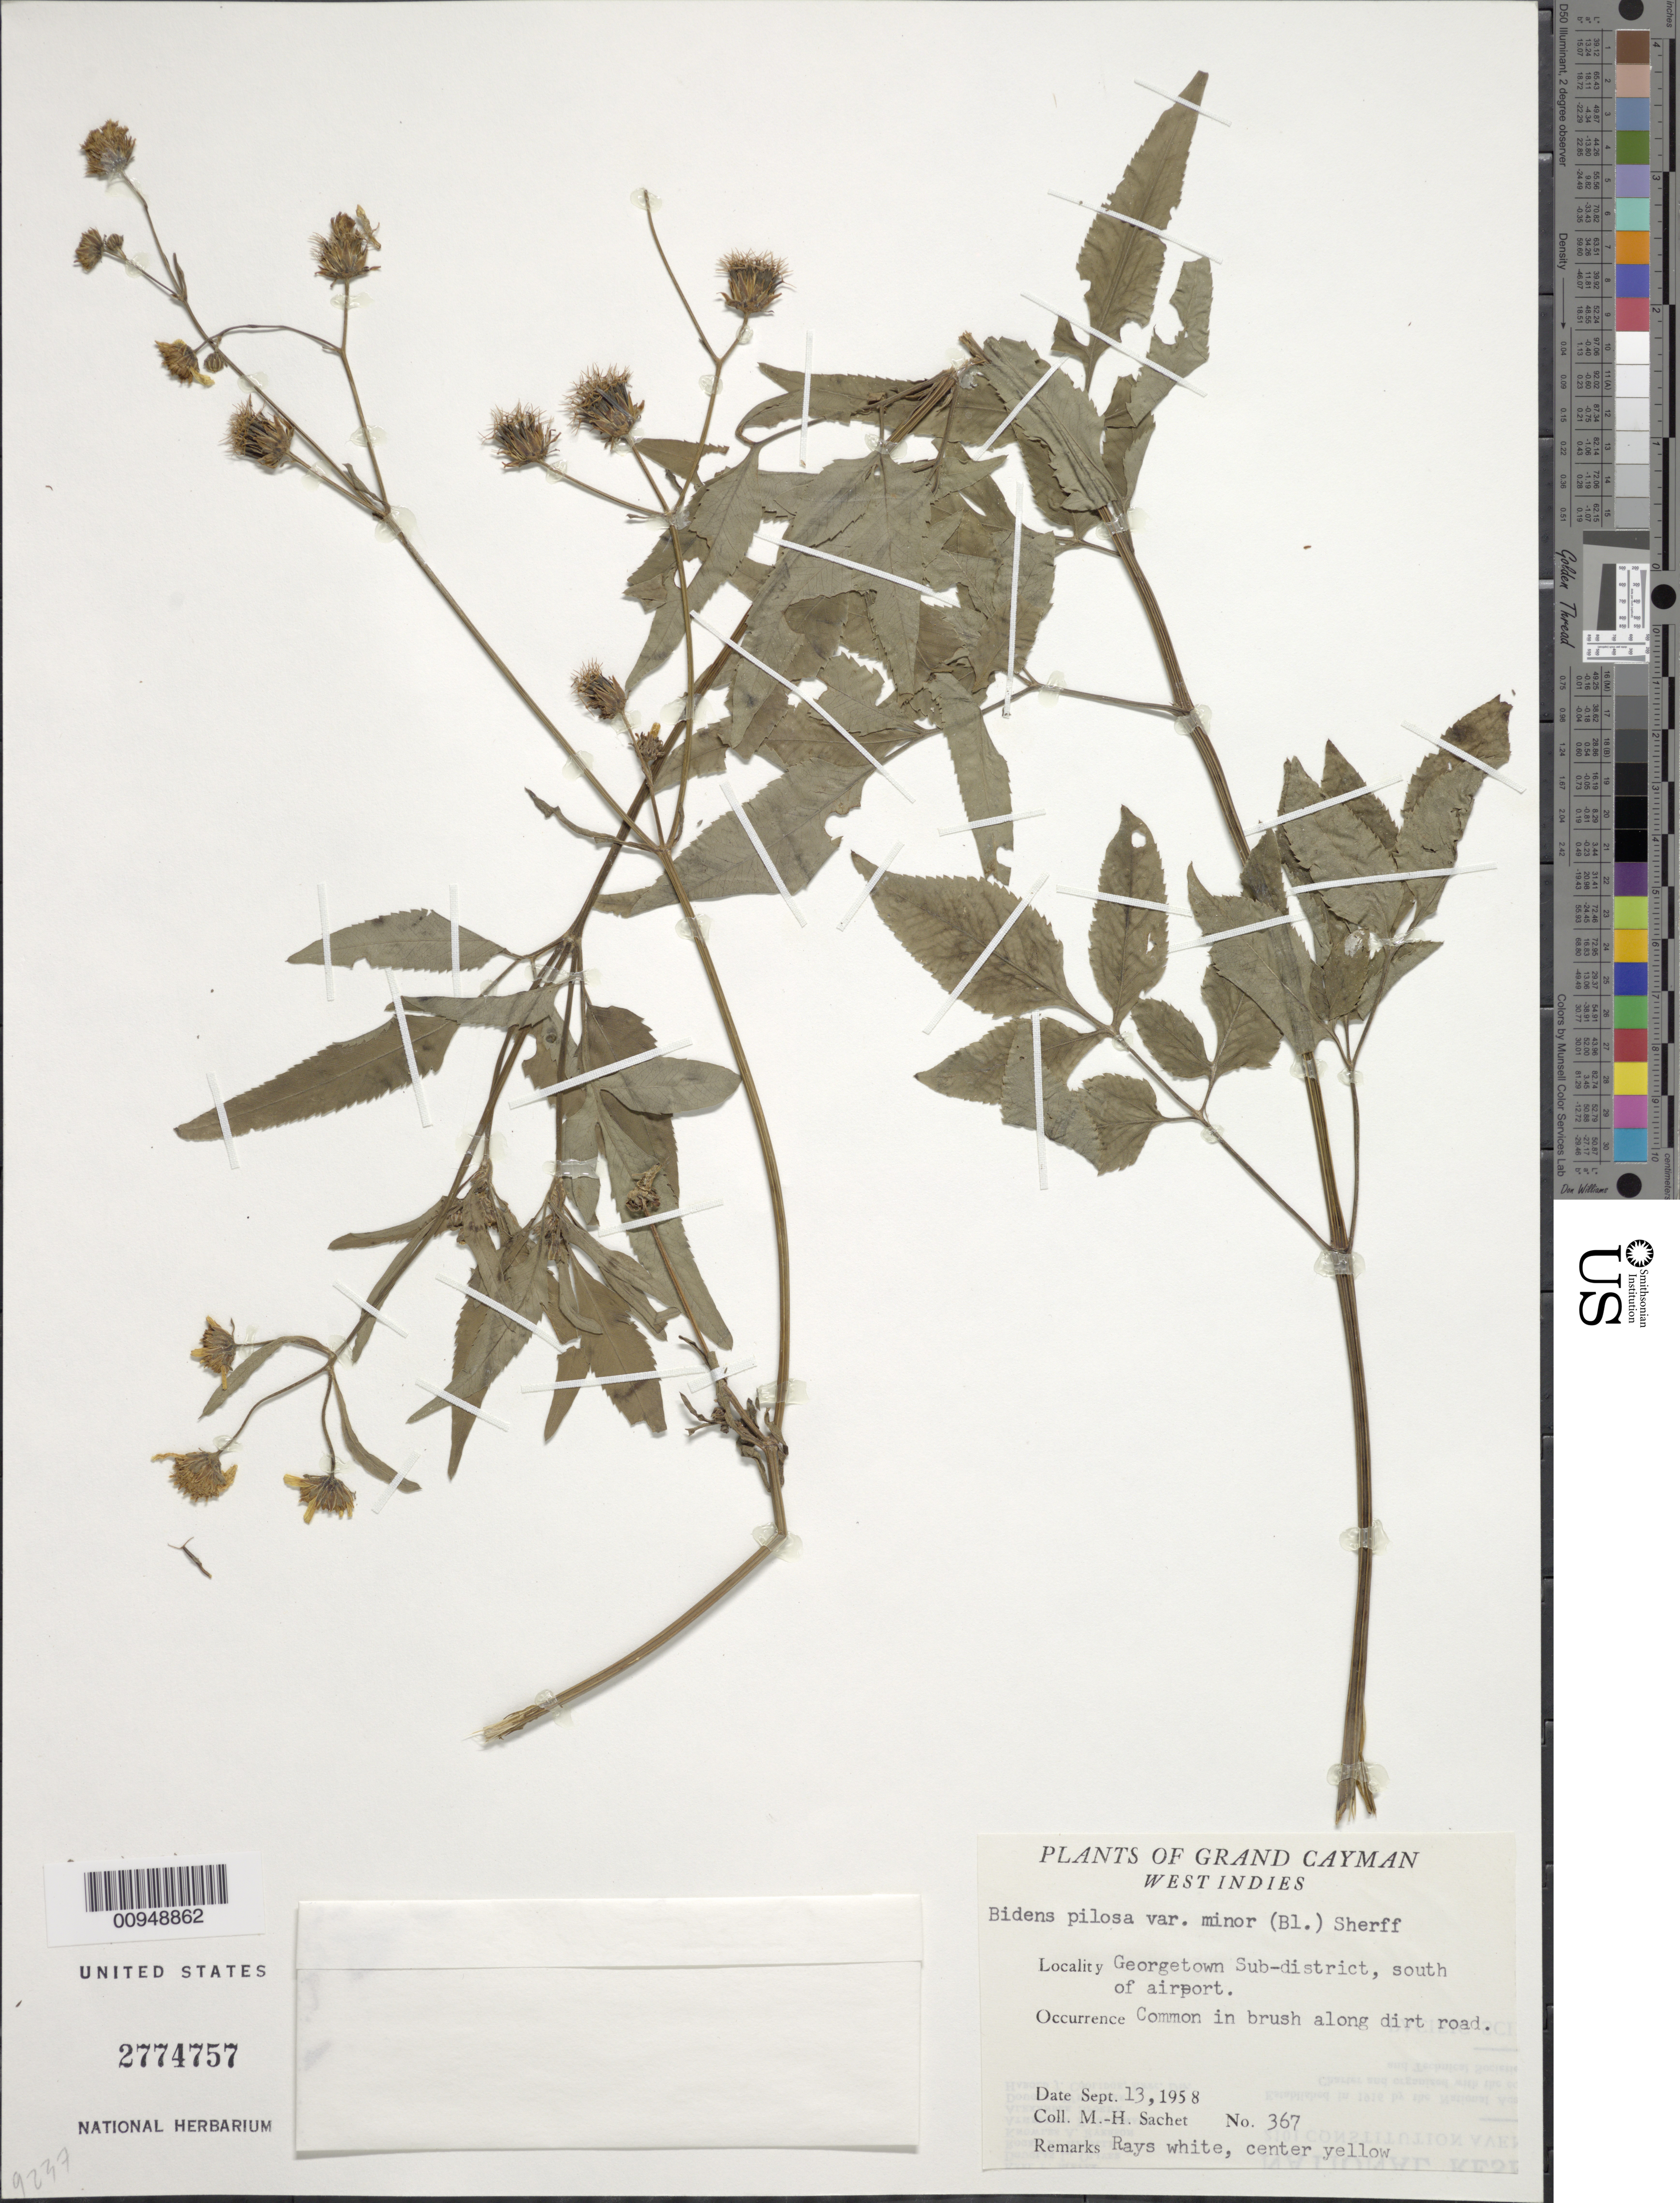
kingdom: Plantae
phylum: Tracheophyta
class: Magnoliopsida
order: Asterales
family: Asteraceae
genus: Bidens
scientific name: Bidens pilosa var. minor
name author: (Blume) Sherff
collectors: M.-H. Sachet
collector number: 367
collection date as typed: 13 Sep 1958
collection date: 1958-09-13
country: Cayman Islands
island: Grand Cayman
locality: Georgetown Sub-district, S of airport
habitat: In brush along dirt road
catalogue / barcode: US 2774757